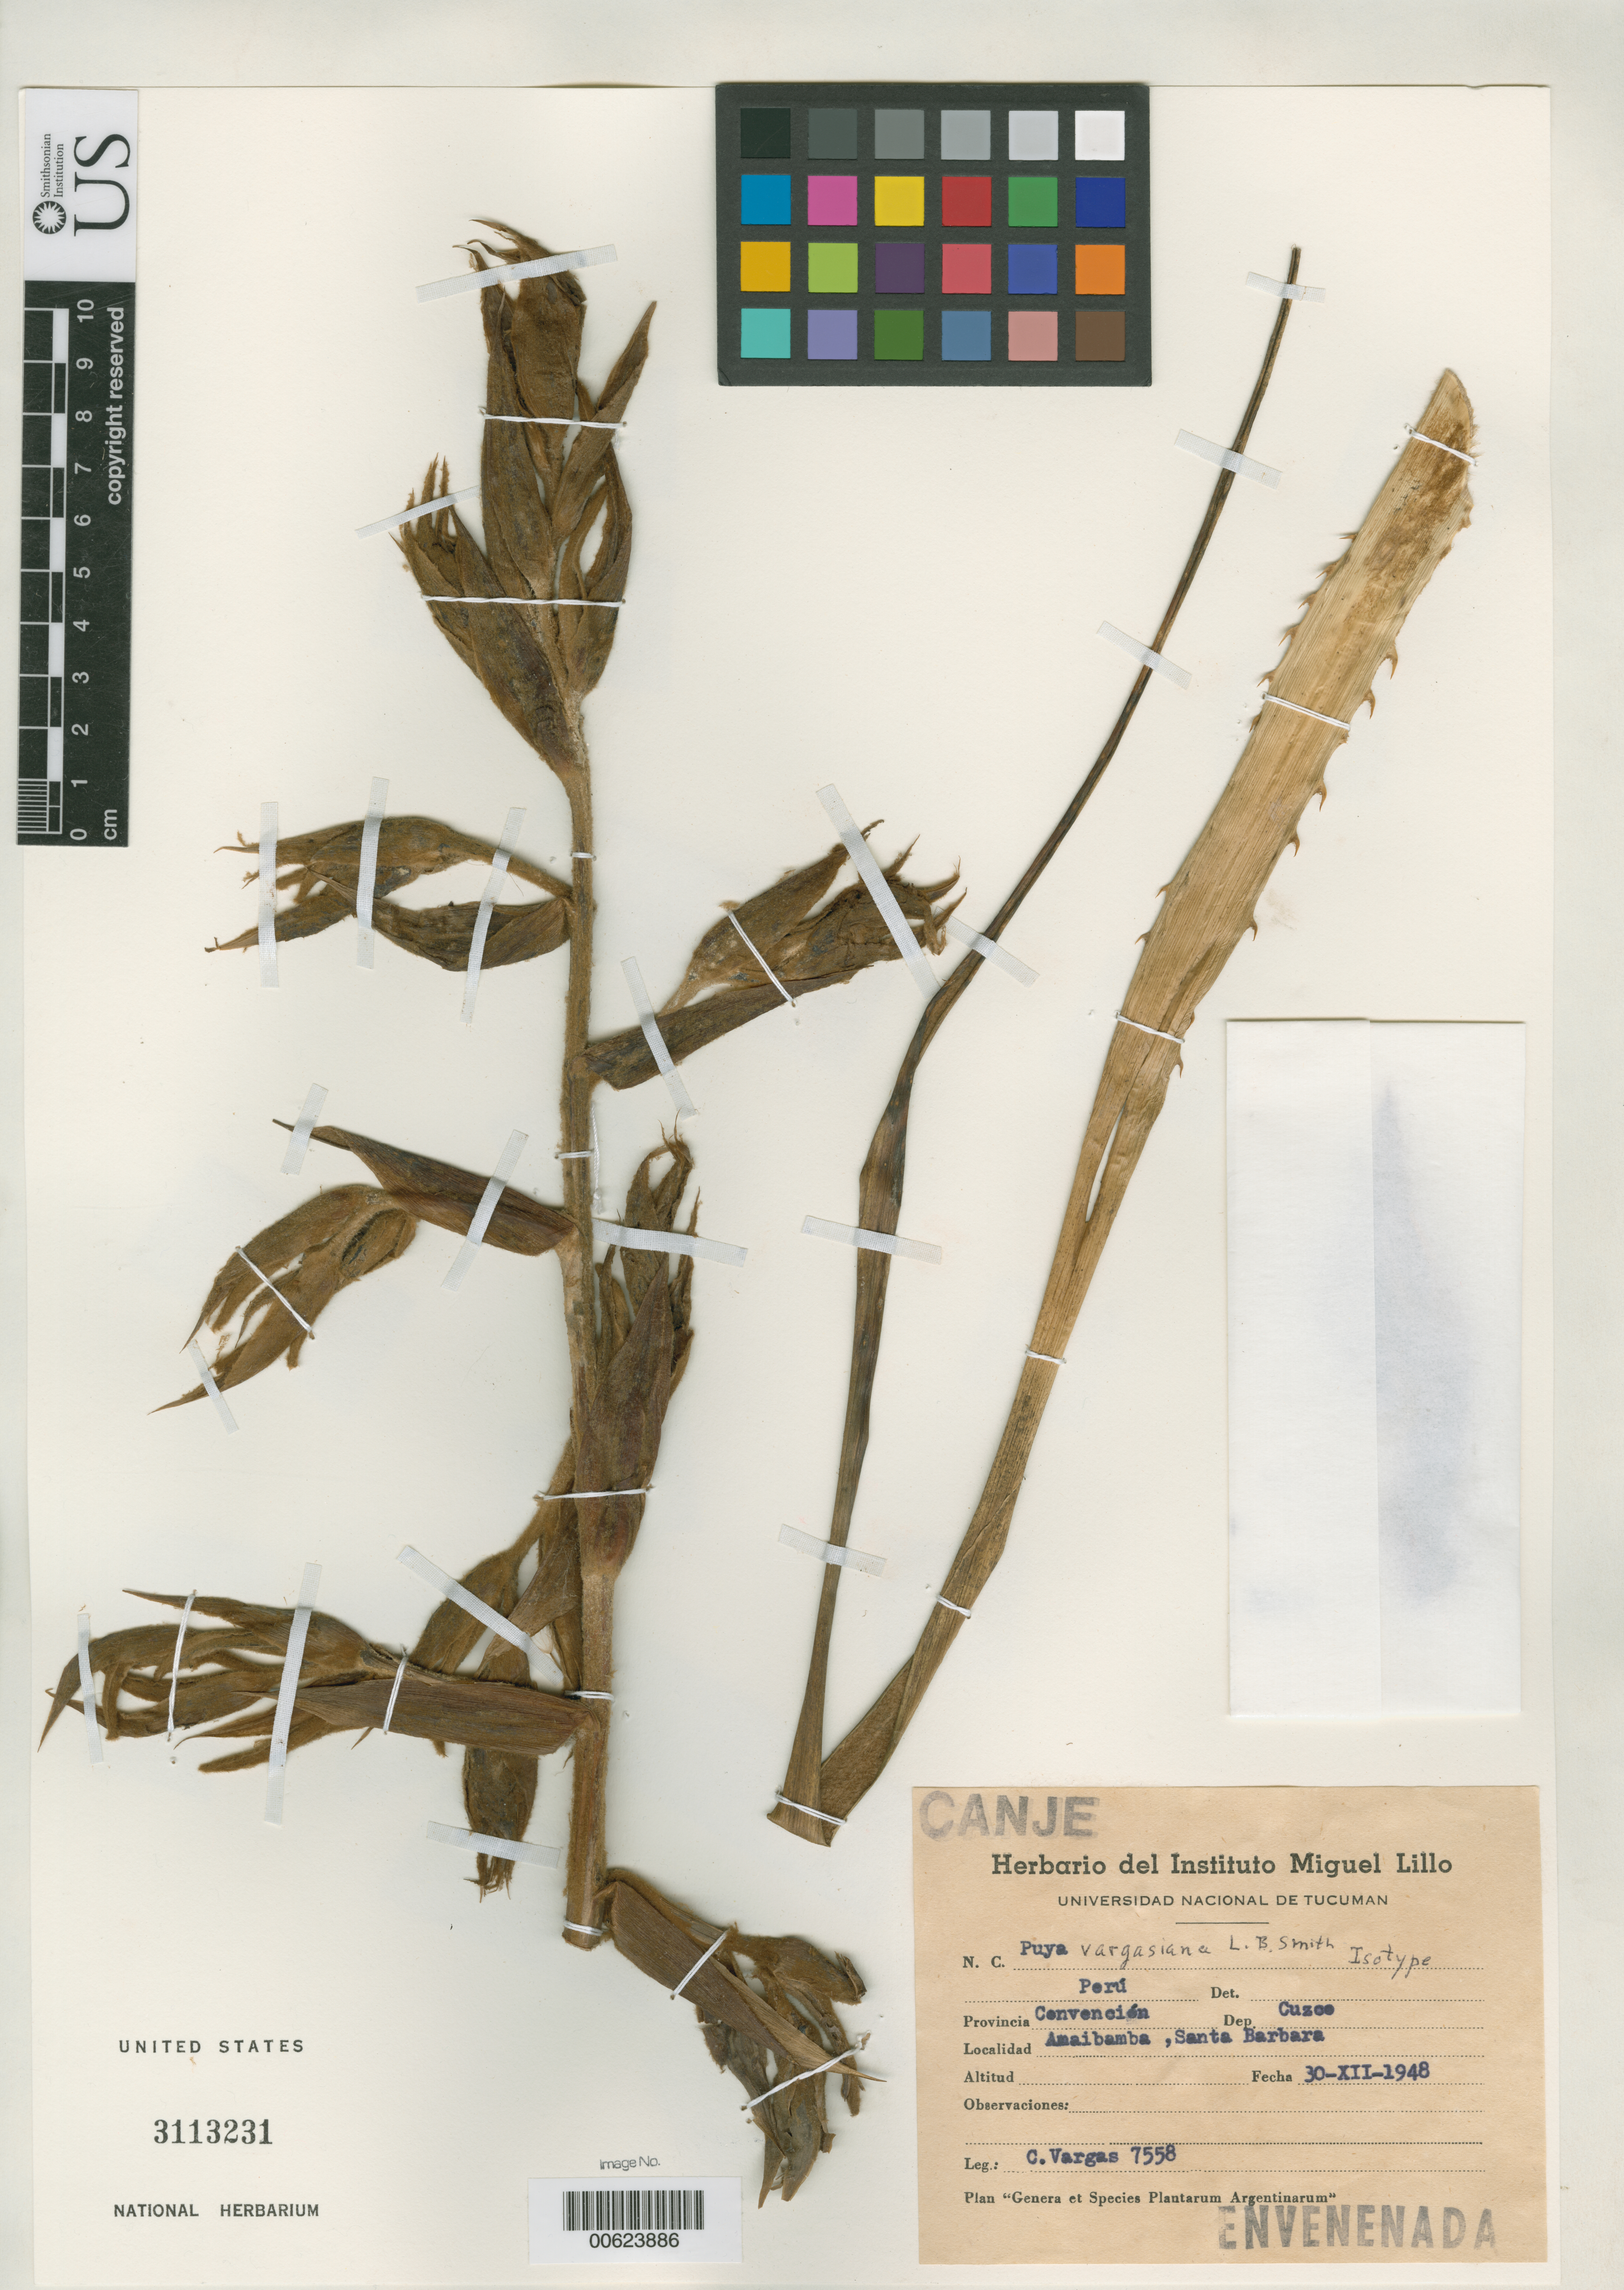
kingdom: Plantae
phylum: Tracheophyta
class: Liliopsida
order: Poales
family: Bromeliaceae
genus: Puya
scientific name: Puya vargasiana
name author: L.B. Sm.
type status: Isotype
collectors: C. Vargas Calderón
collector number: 7558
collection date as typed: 30 Dec 1948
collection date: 1948-12-30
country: Peru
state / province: Cusco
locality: Prov. Convención, Amaibamba, Santa Barbara.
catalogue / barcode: US 3113231